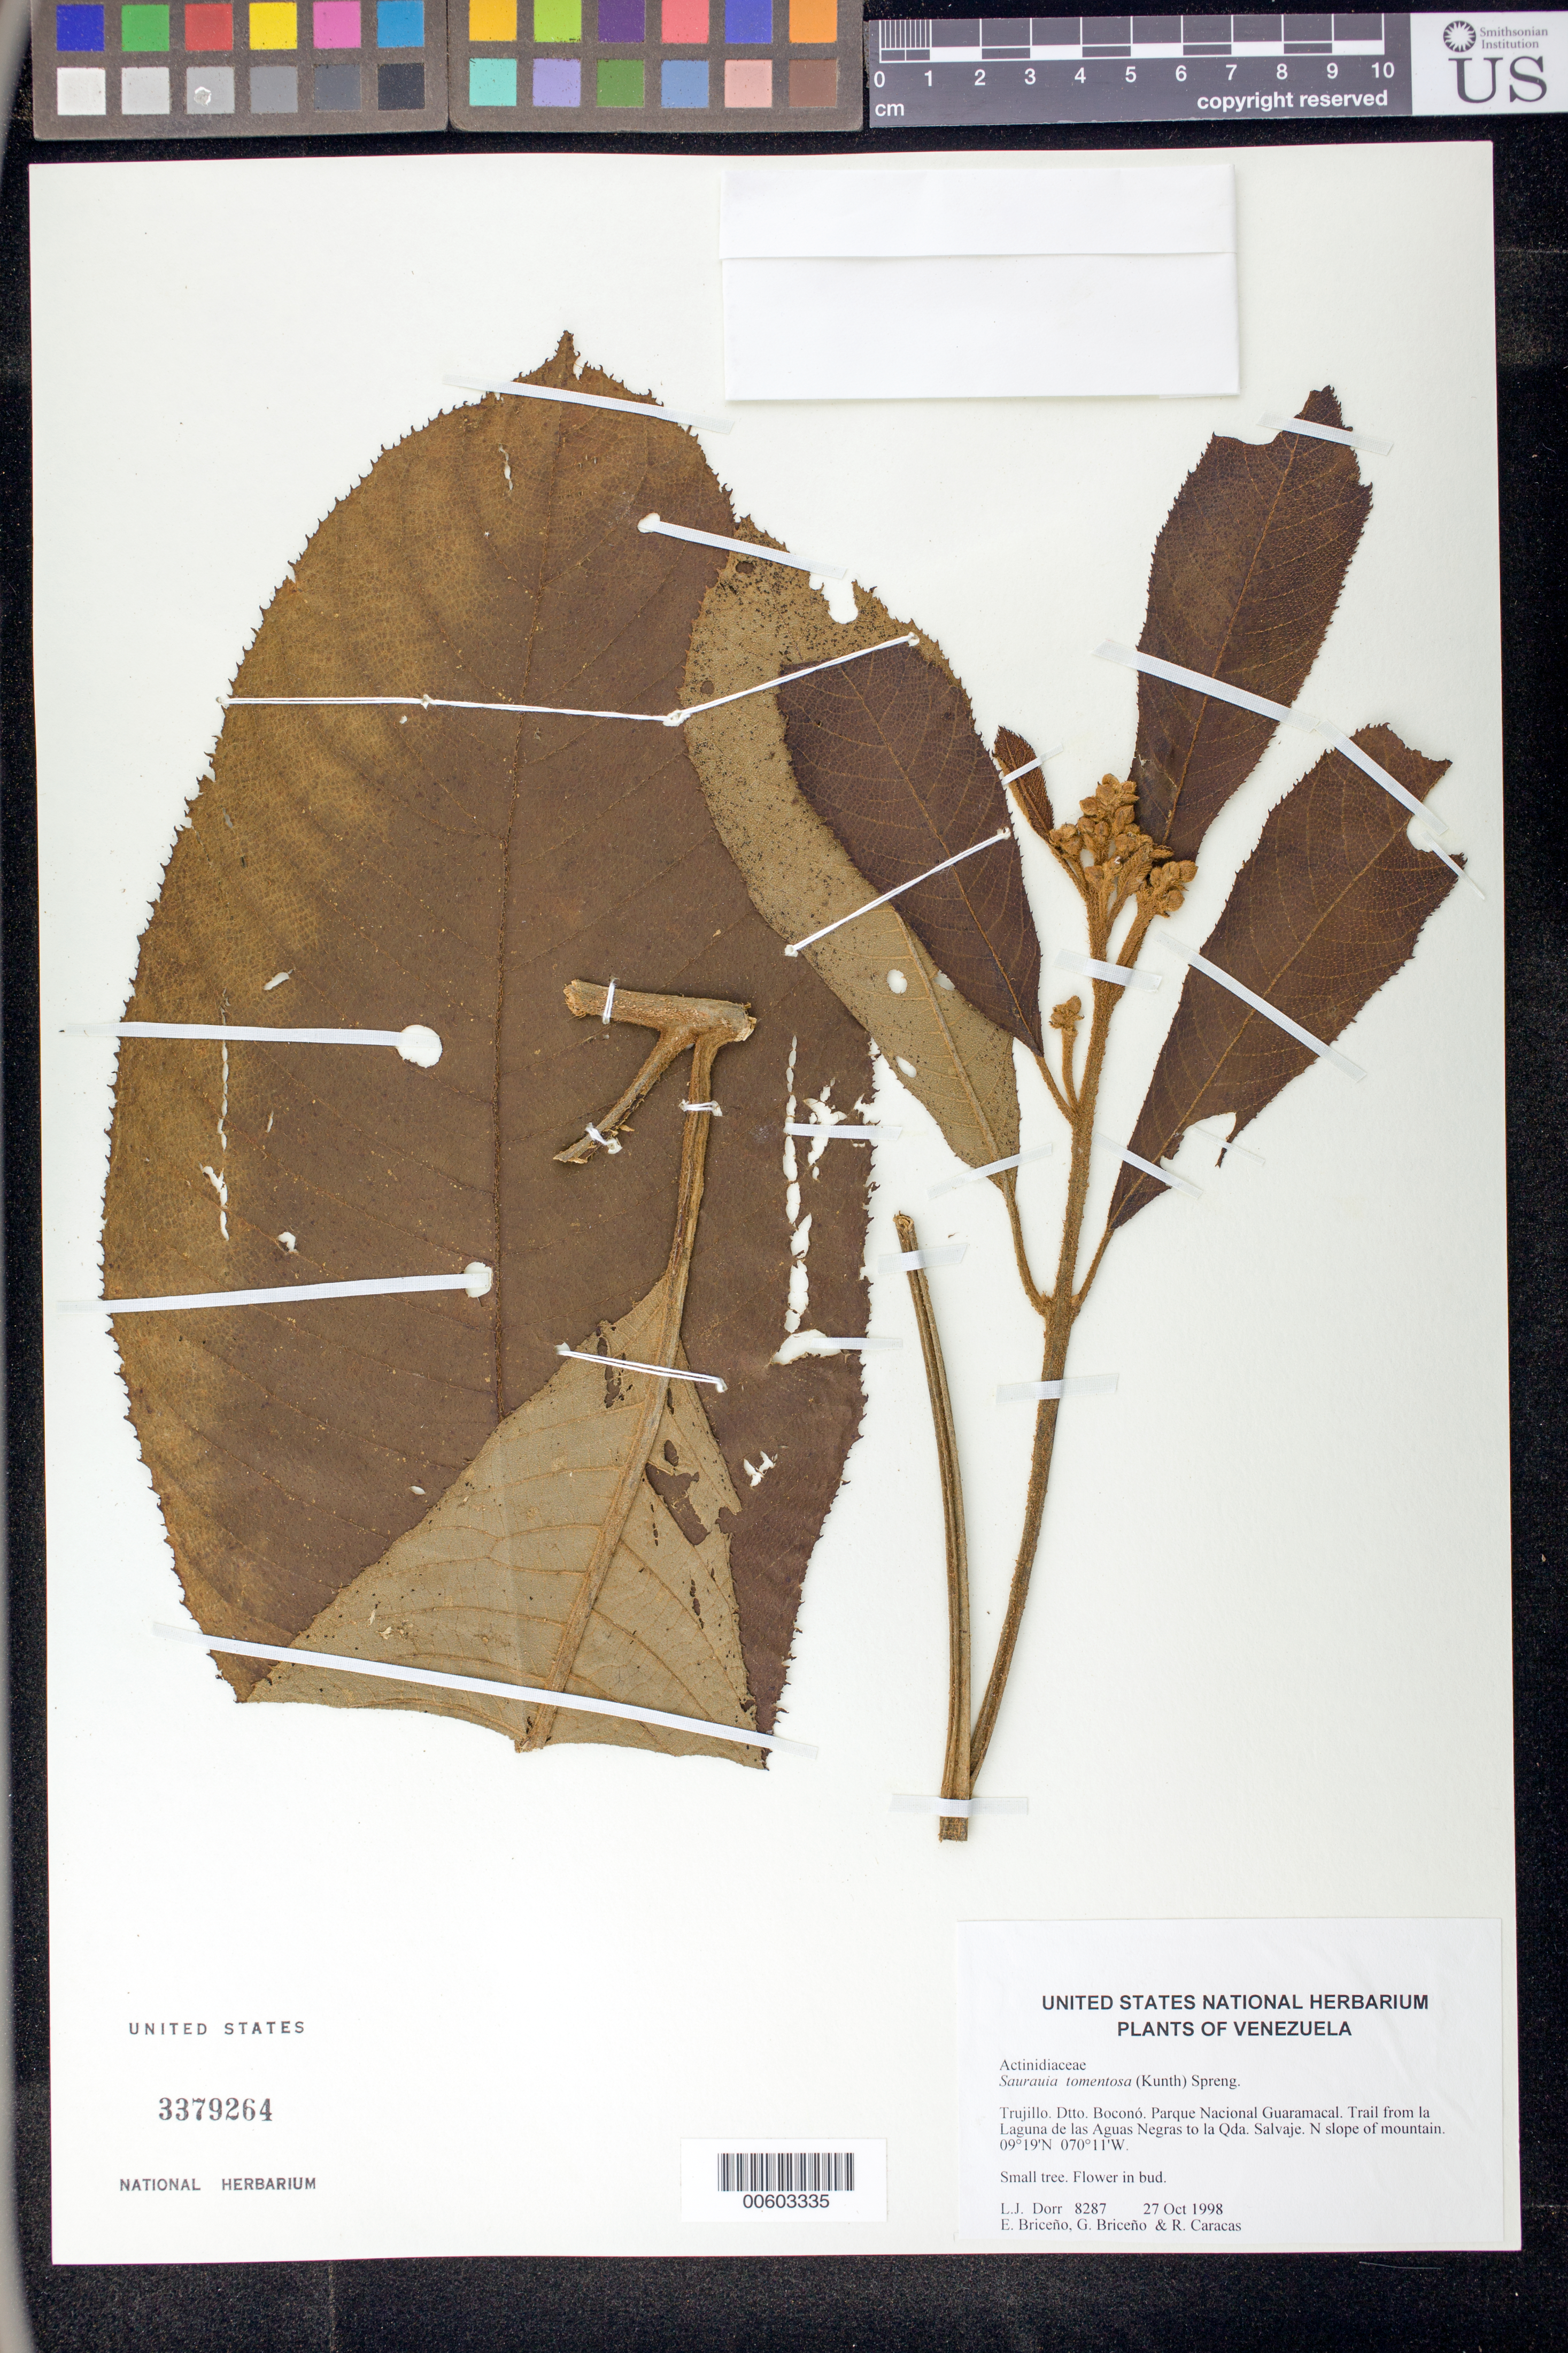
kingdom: Plantae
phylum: Tracheophyta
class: Magnoliopsida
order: Ericales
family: Actinidiaceae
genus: Saurauia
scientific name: Saurauia tomentosa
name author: (Kunth) Spreng.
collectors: L. J. Dorr, E. Briceño, G. Briceño & R. Caracas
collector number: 8287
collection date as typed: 27 Oct 1998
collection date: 1998-10-27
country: Venezuela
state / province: Trujillo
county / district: Boconó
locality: Parque Nacional Guaramacal. Trail from la Laguna de las Aguas Negras to la Qda. Salvaje. N slope of mountain.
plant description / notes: CTES, F, MO, PORT, US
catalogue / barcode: US 3379264